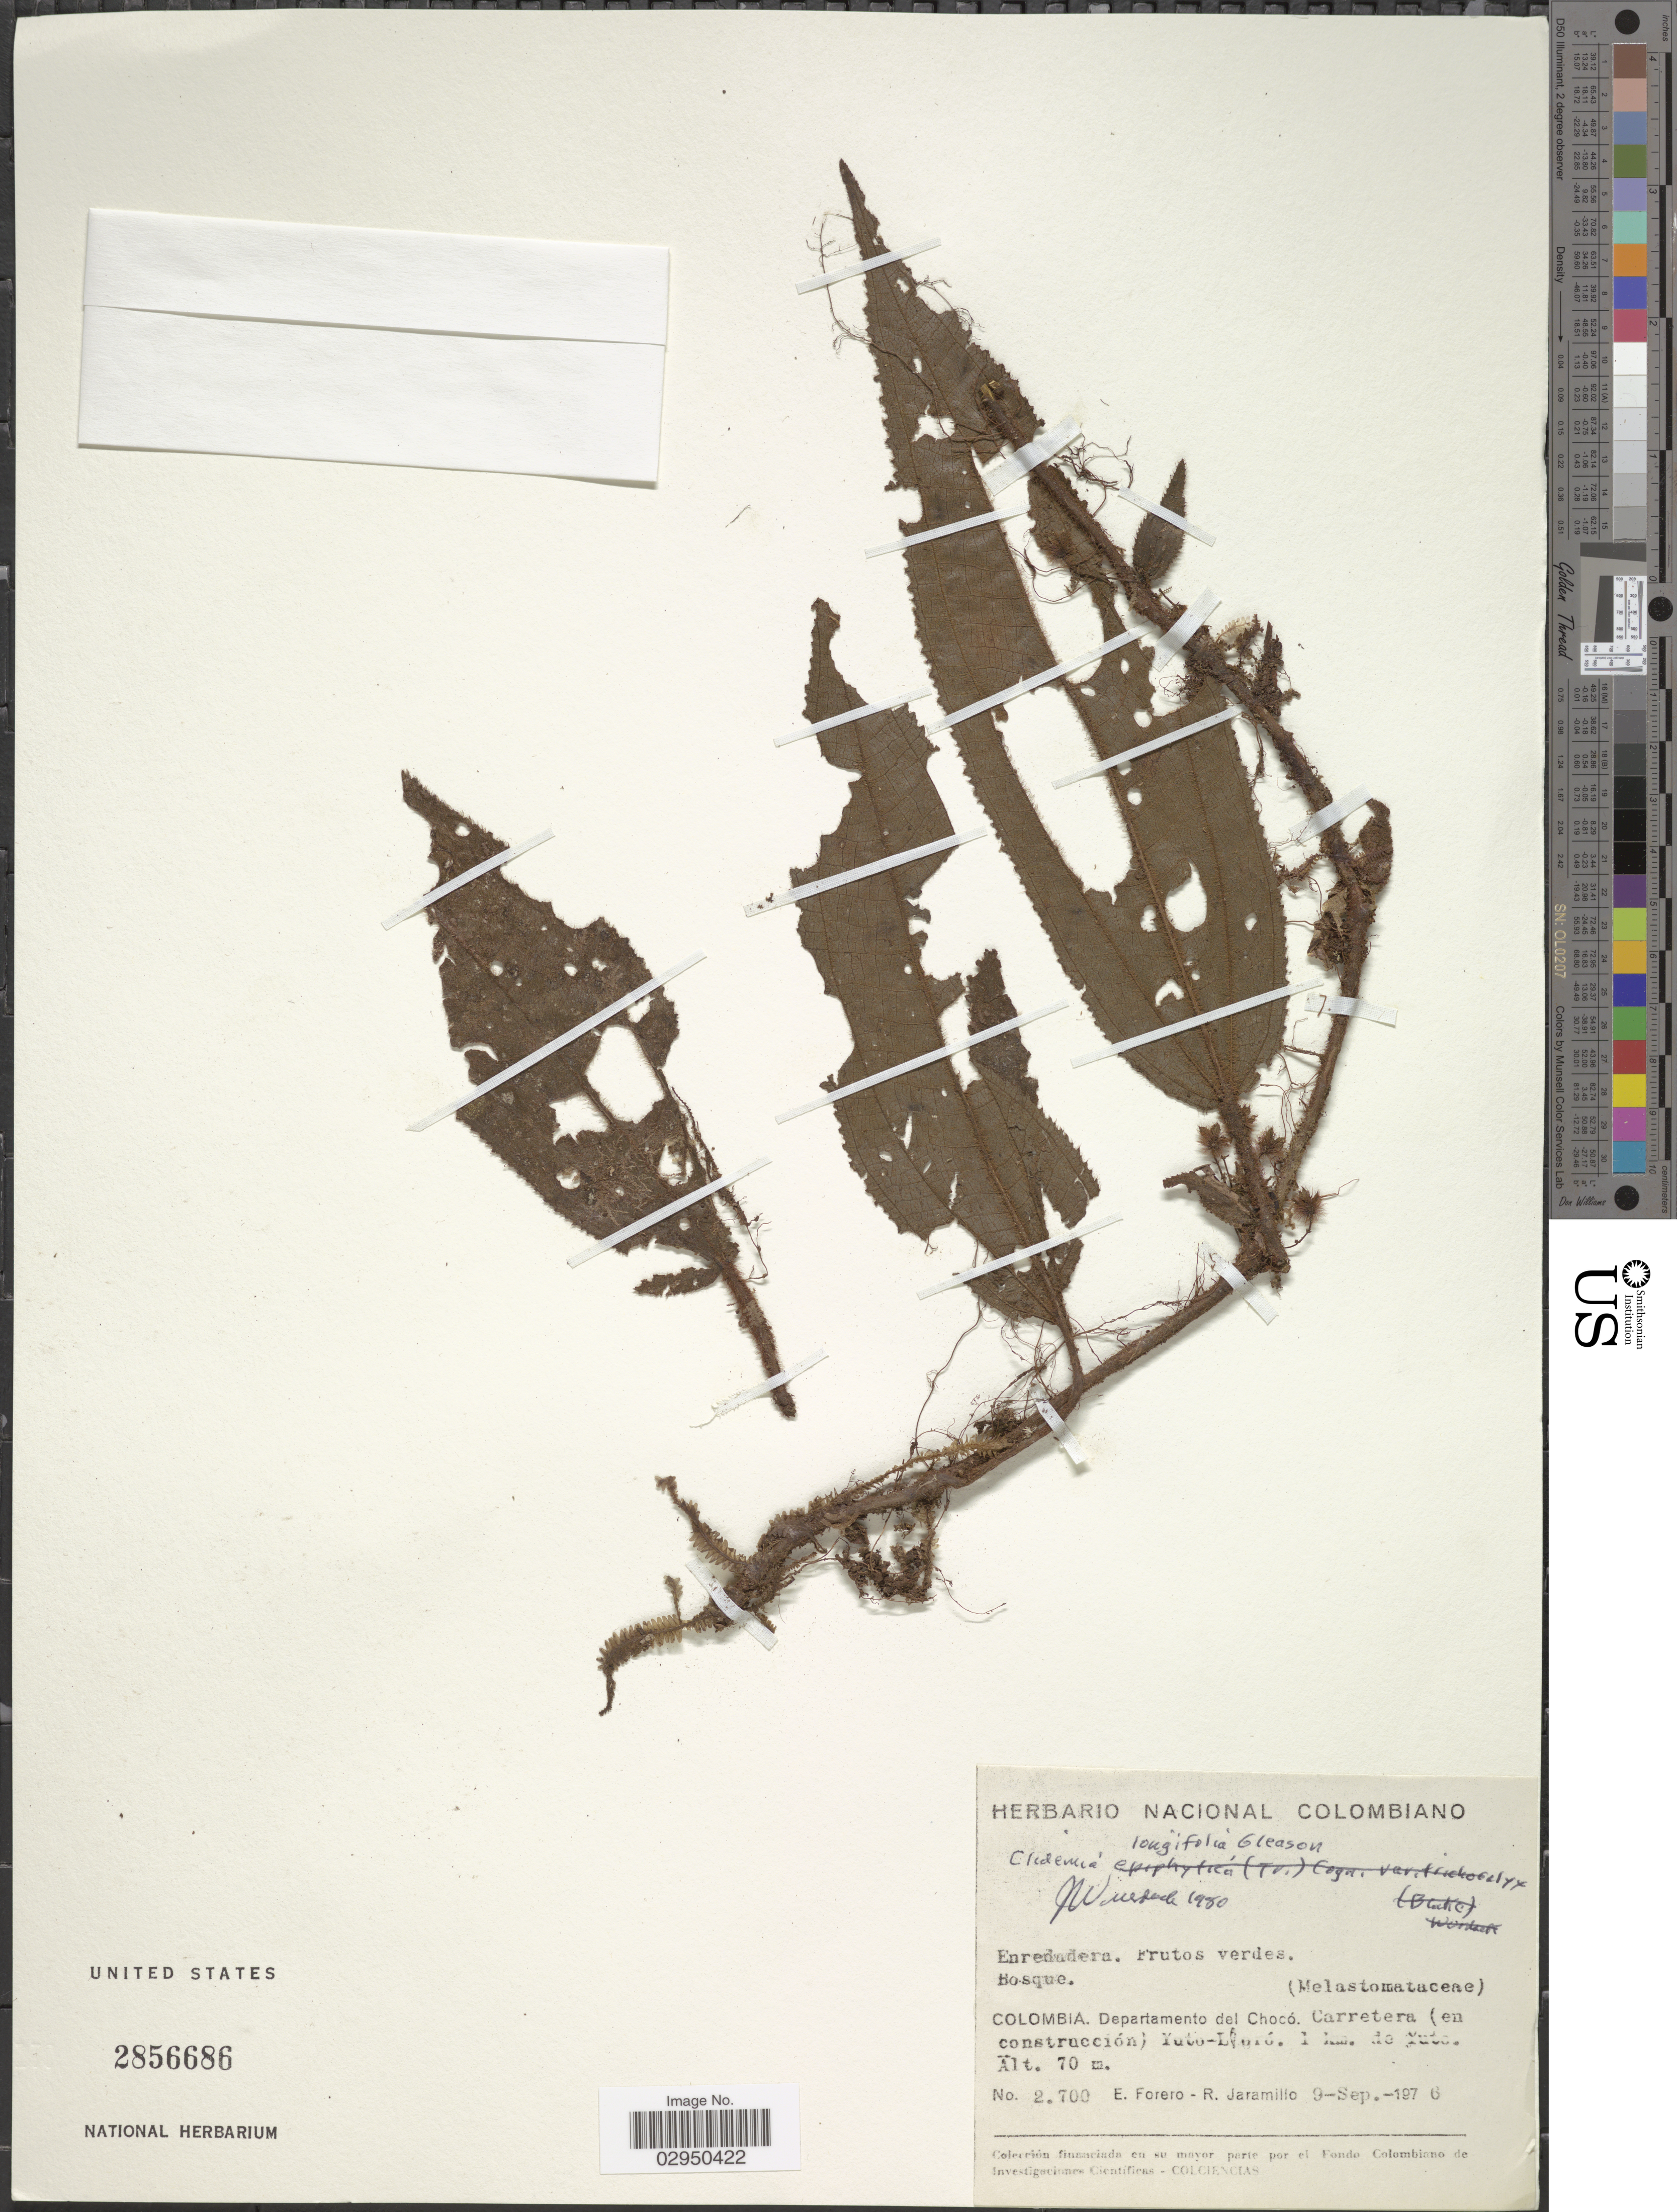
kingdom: Plantae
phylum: Tracheophyta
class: Magnoliopsida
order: Myrtales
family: Melastomataceae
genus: Clidemia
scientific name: Clidemia longifolia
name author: Gleason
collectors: E. Forero & R. Jaramillo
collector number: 2700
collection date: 1976-09-09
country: Colombia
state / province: Chocó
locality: Departamento del Chocó. Carretera (en construcción). Yutu-Lloró, 1 km. de Yuto.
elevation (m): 70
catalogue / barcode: US 2856686